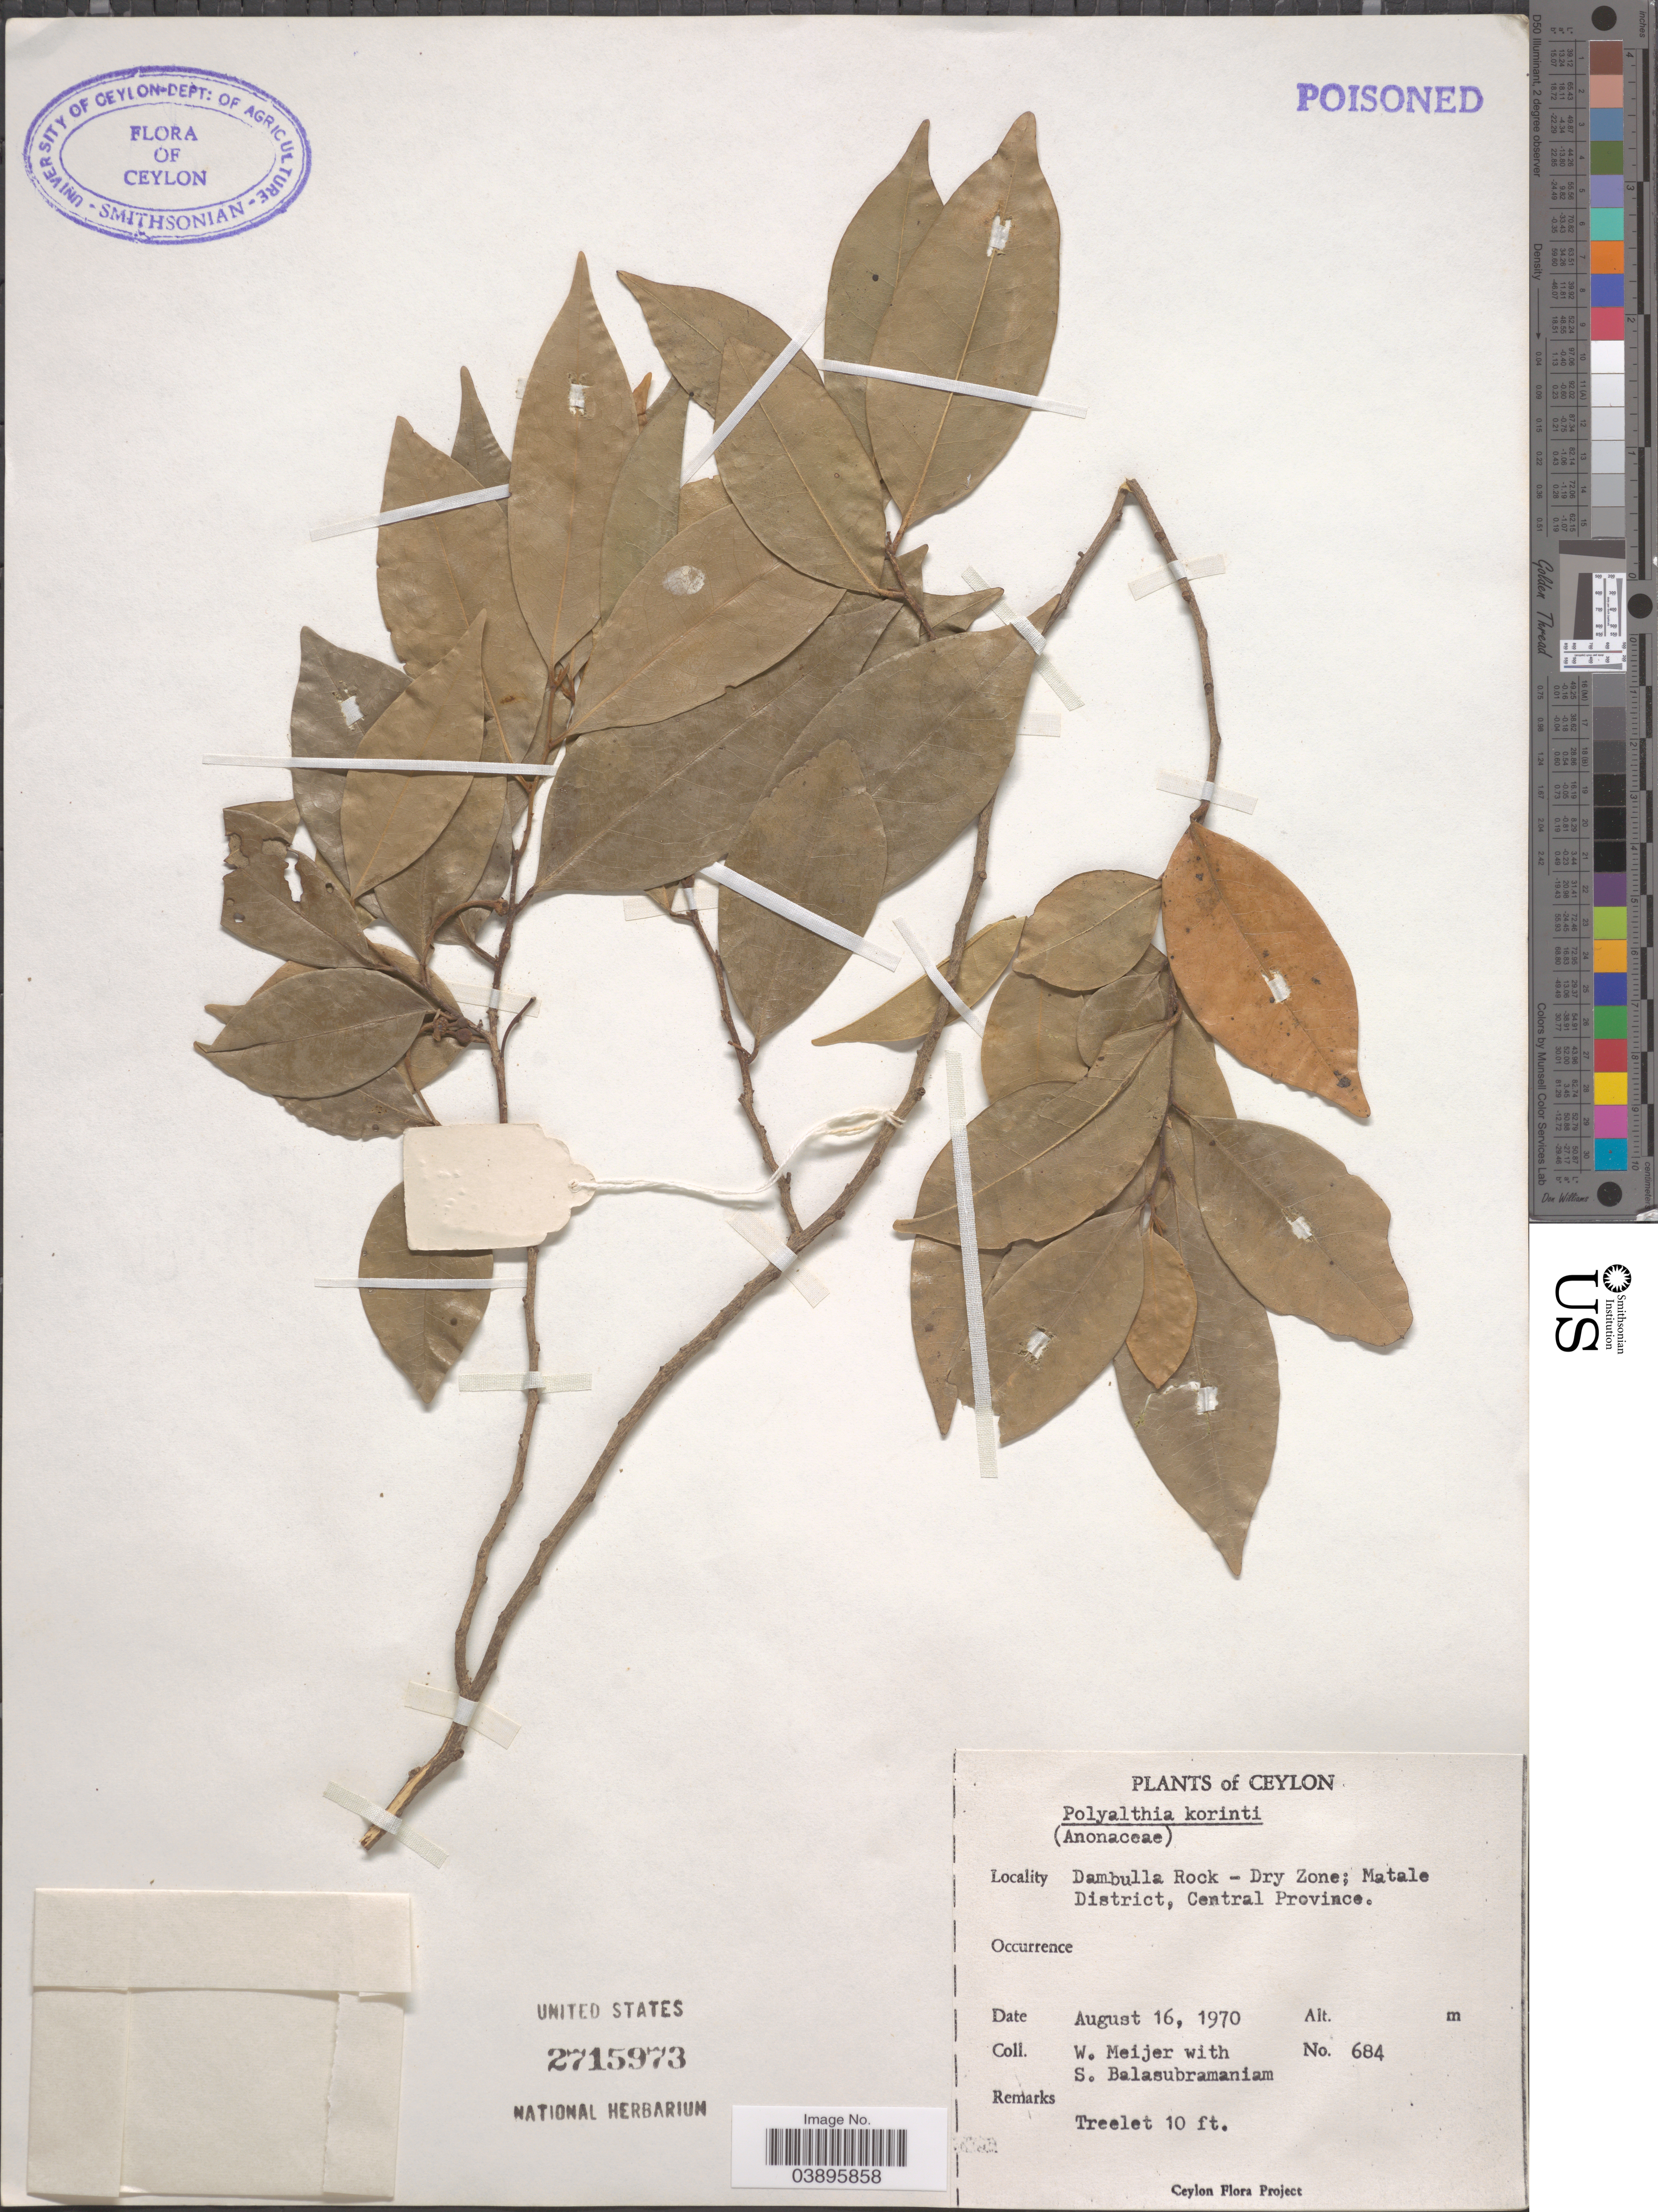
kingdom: Plantae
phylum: Tracheophyta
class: Magnoliopsida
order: Magnoliales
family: Annonaceae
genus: Polyalthia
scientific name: Polyalthia korinti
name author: (Dunal) Thwaites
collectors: W. Meijer & S. Balasubramaniam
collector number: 684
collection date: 1970-08-16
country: Sri Lanka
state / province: Central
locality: Ceylon. Dambulla Rock - Dry Zone; Matale District.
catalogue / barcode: US 2715973